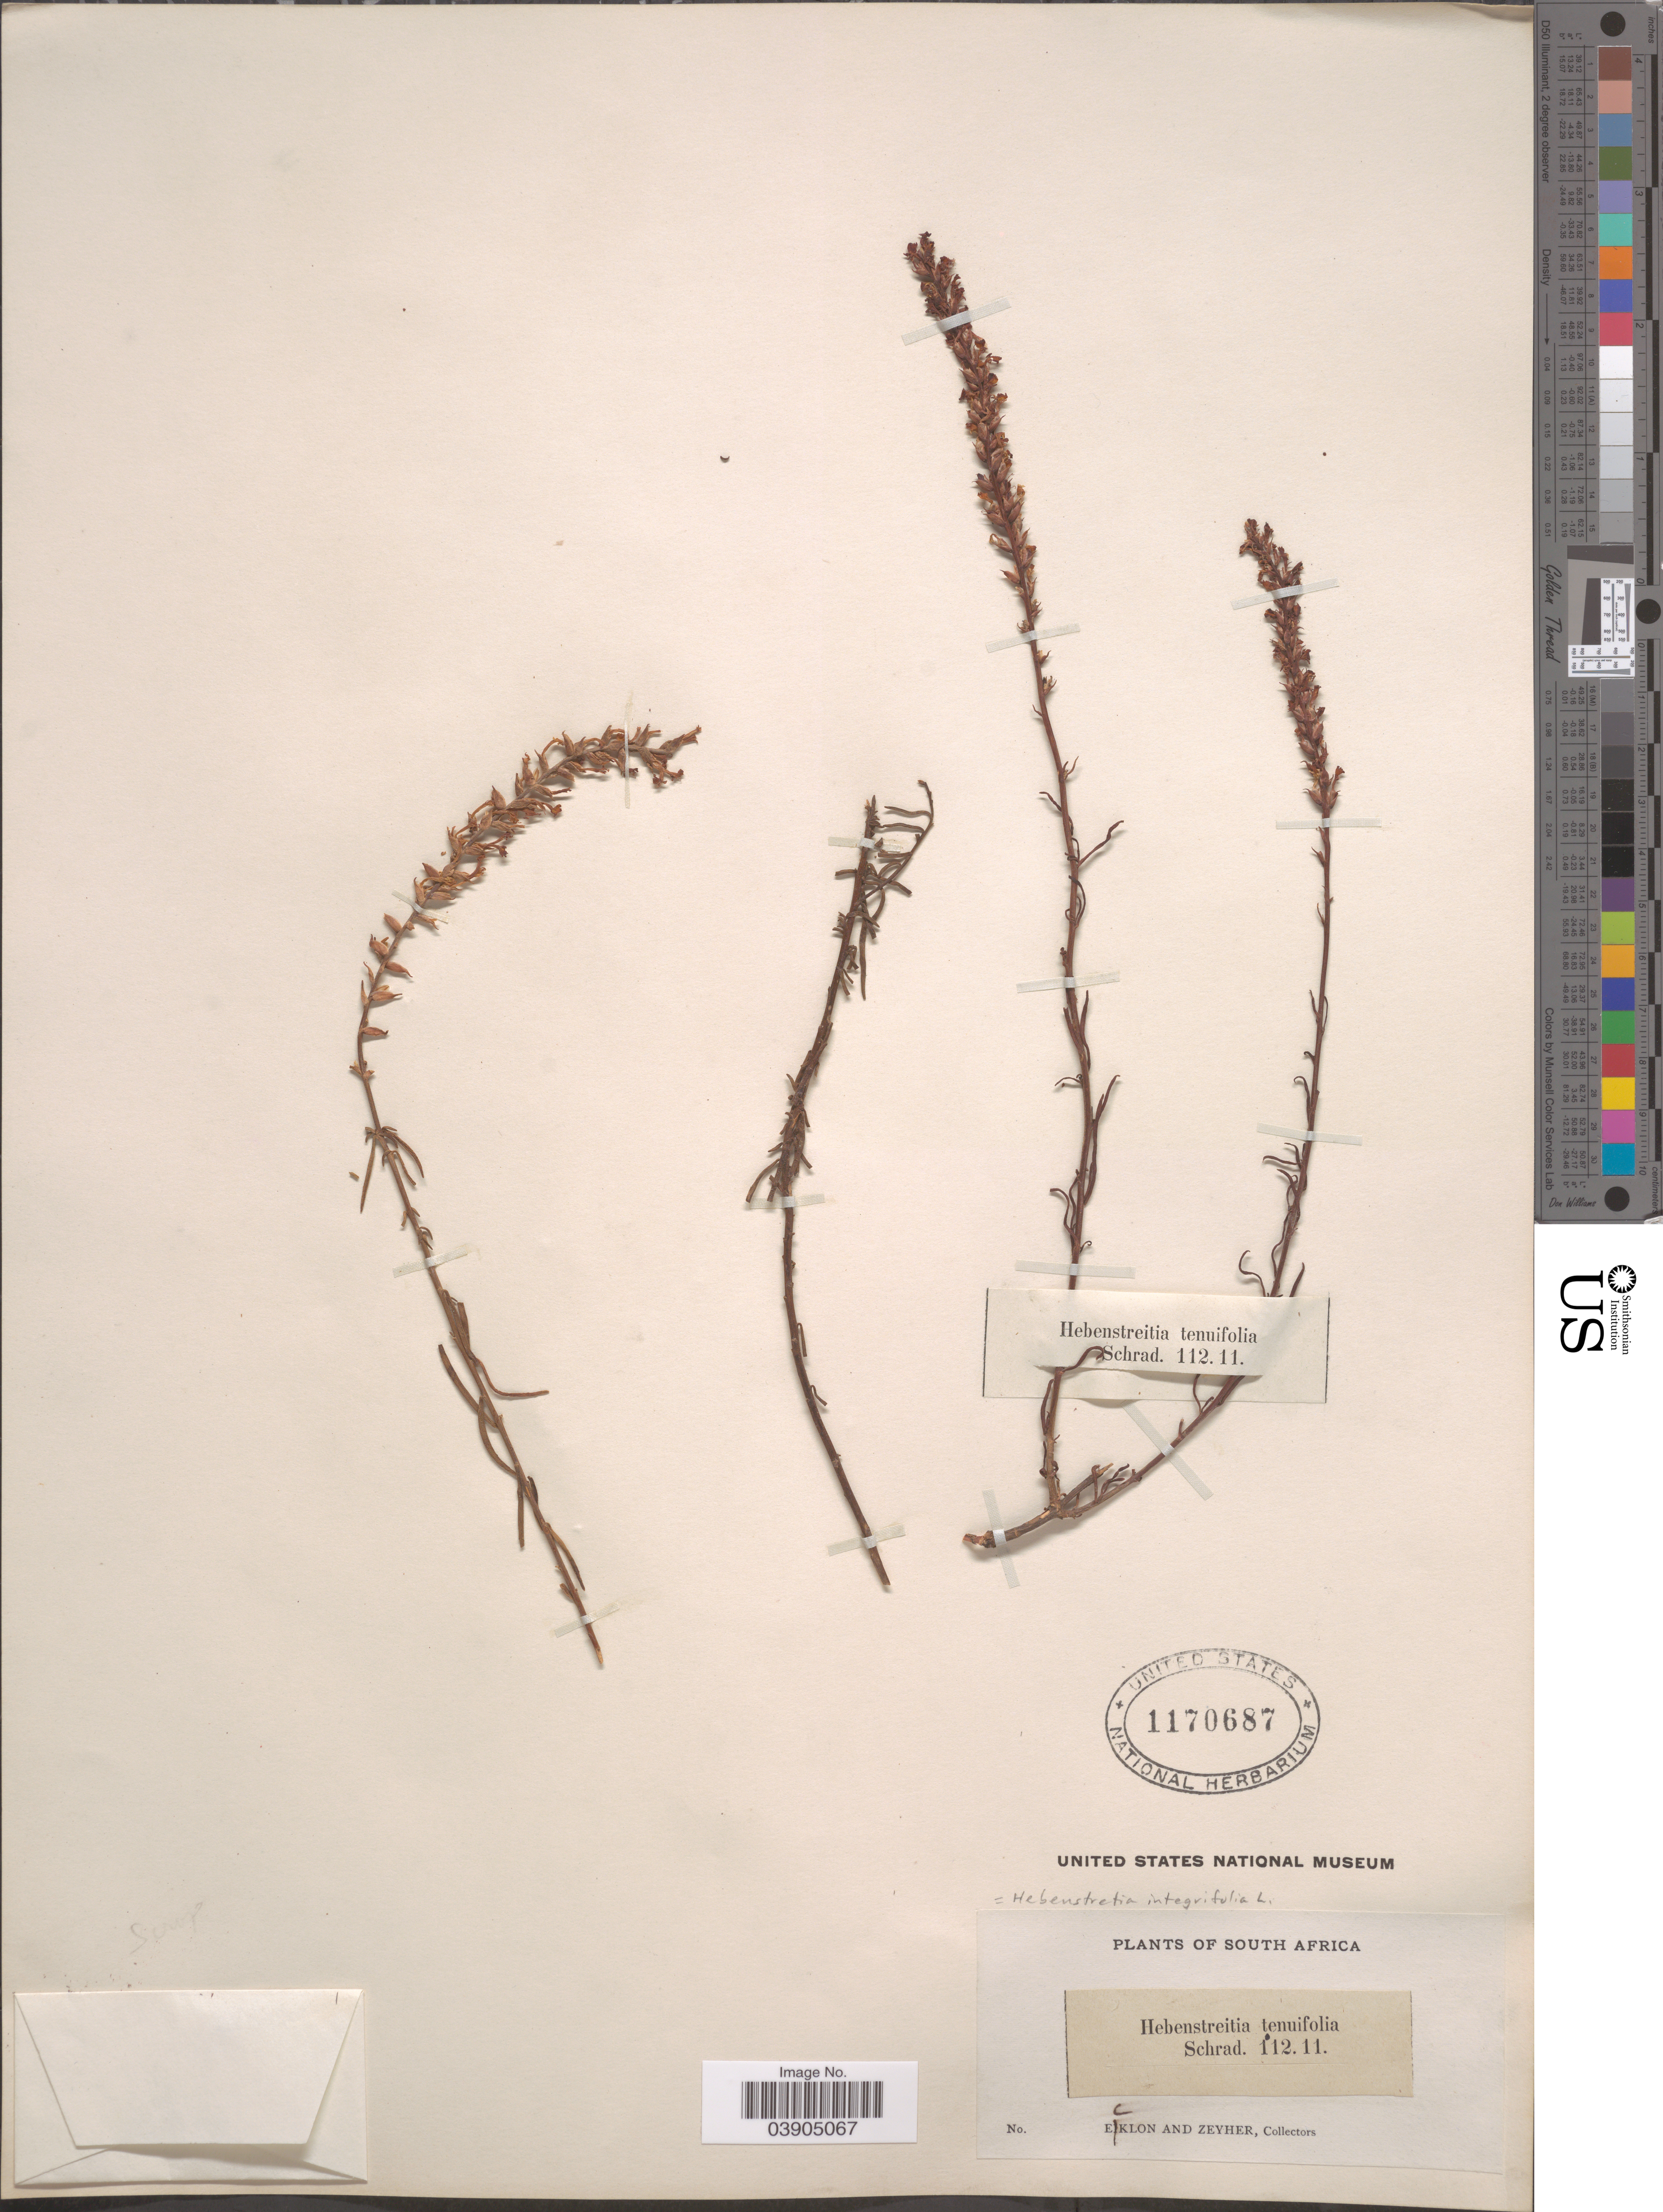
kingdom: Plantae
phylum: Tracheophyta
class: Magnoliopsida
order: Lamiales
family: Scrophulariaceae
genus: Hebenstretia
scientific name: Hebenstretia integrifolia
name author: L.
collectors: -. Ecklon & -. Zeyher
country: South Africa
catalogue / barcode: US 1170687